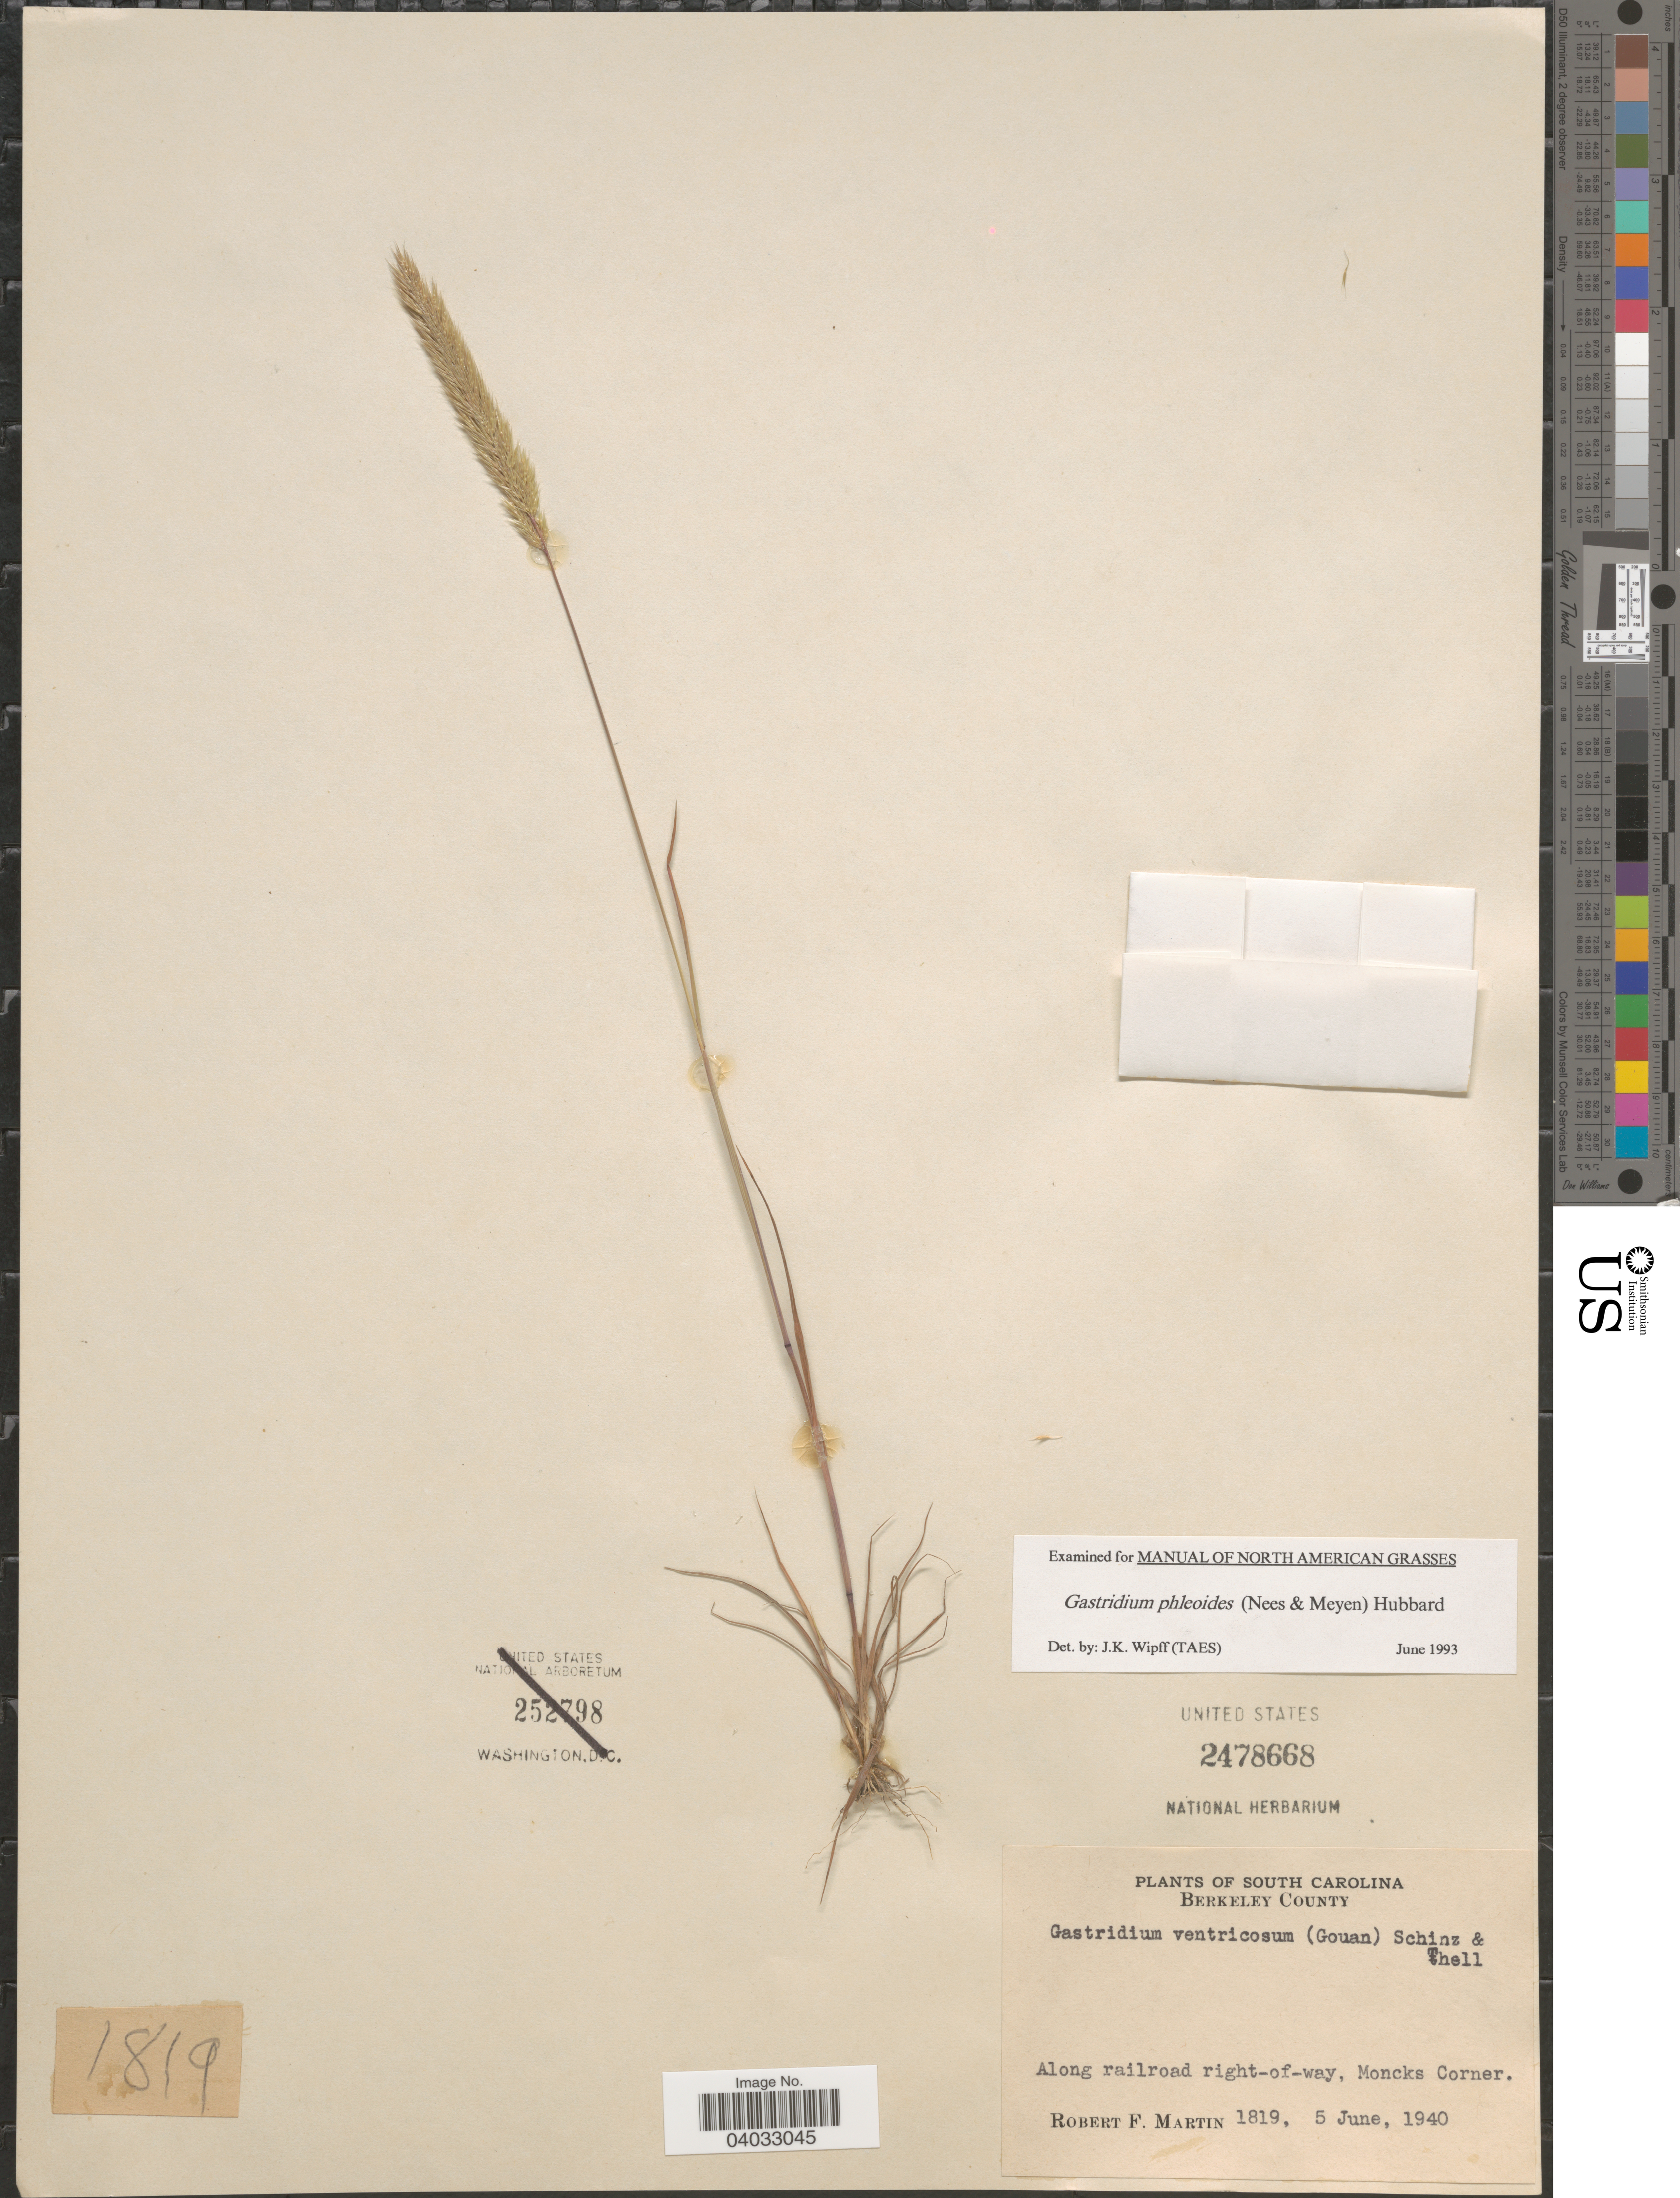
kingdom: Plantae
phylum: Tracheophyta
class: Liliopsida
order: Poales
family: Poaceae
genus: Gastridium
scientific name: Gastridium phleoides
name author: (Nees) C.E. Hubb.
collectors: R. F. Martin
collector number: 1819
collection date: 1940-06-05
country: United States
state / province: South Carolina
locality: Berkeley County. Along railroad right-of-way, Moncks Corner.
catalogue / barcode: US 2478668